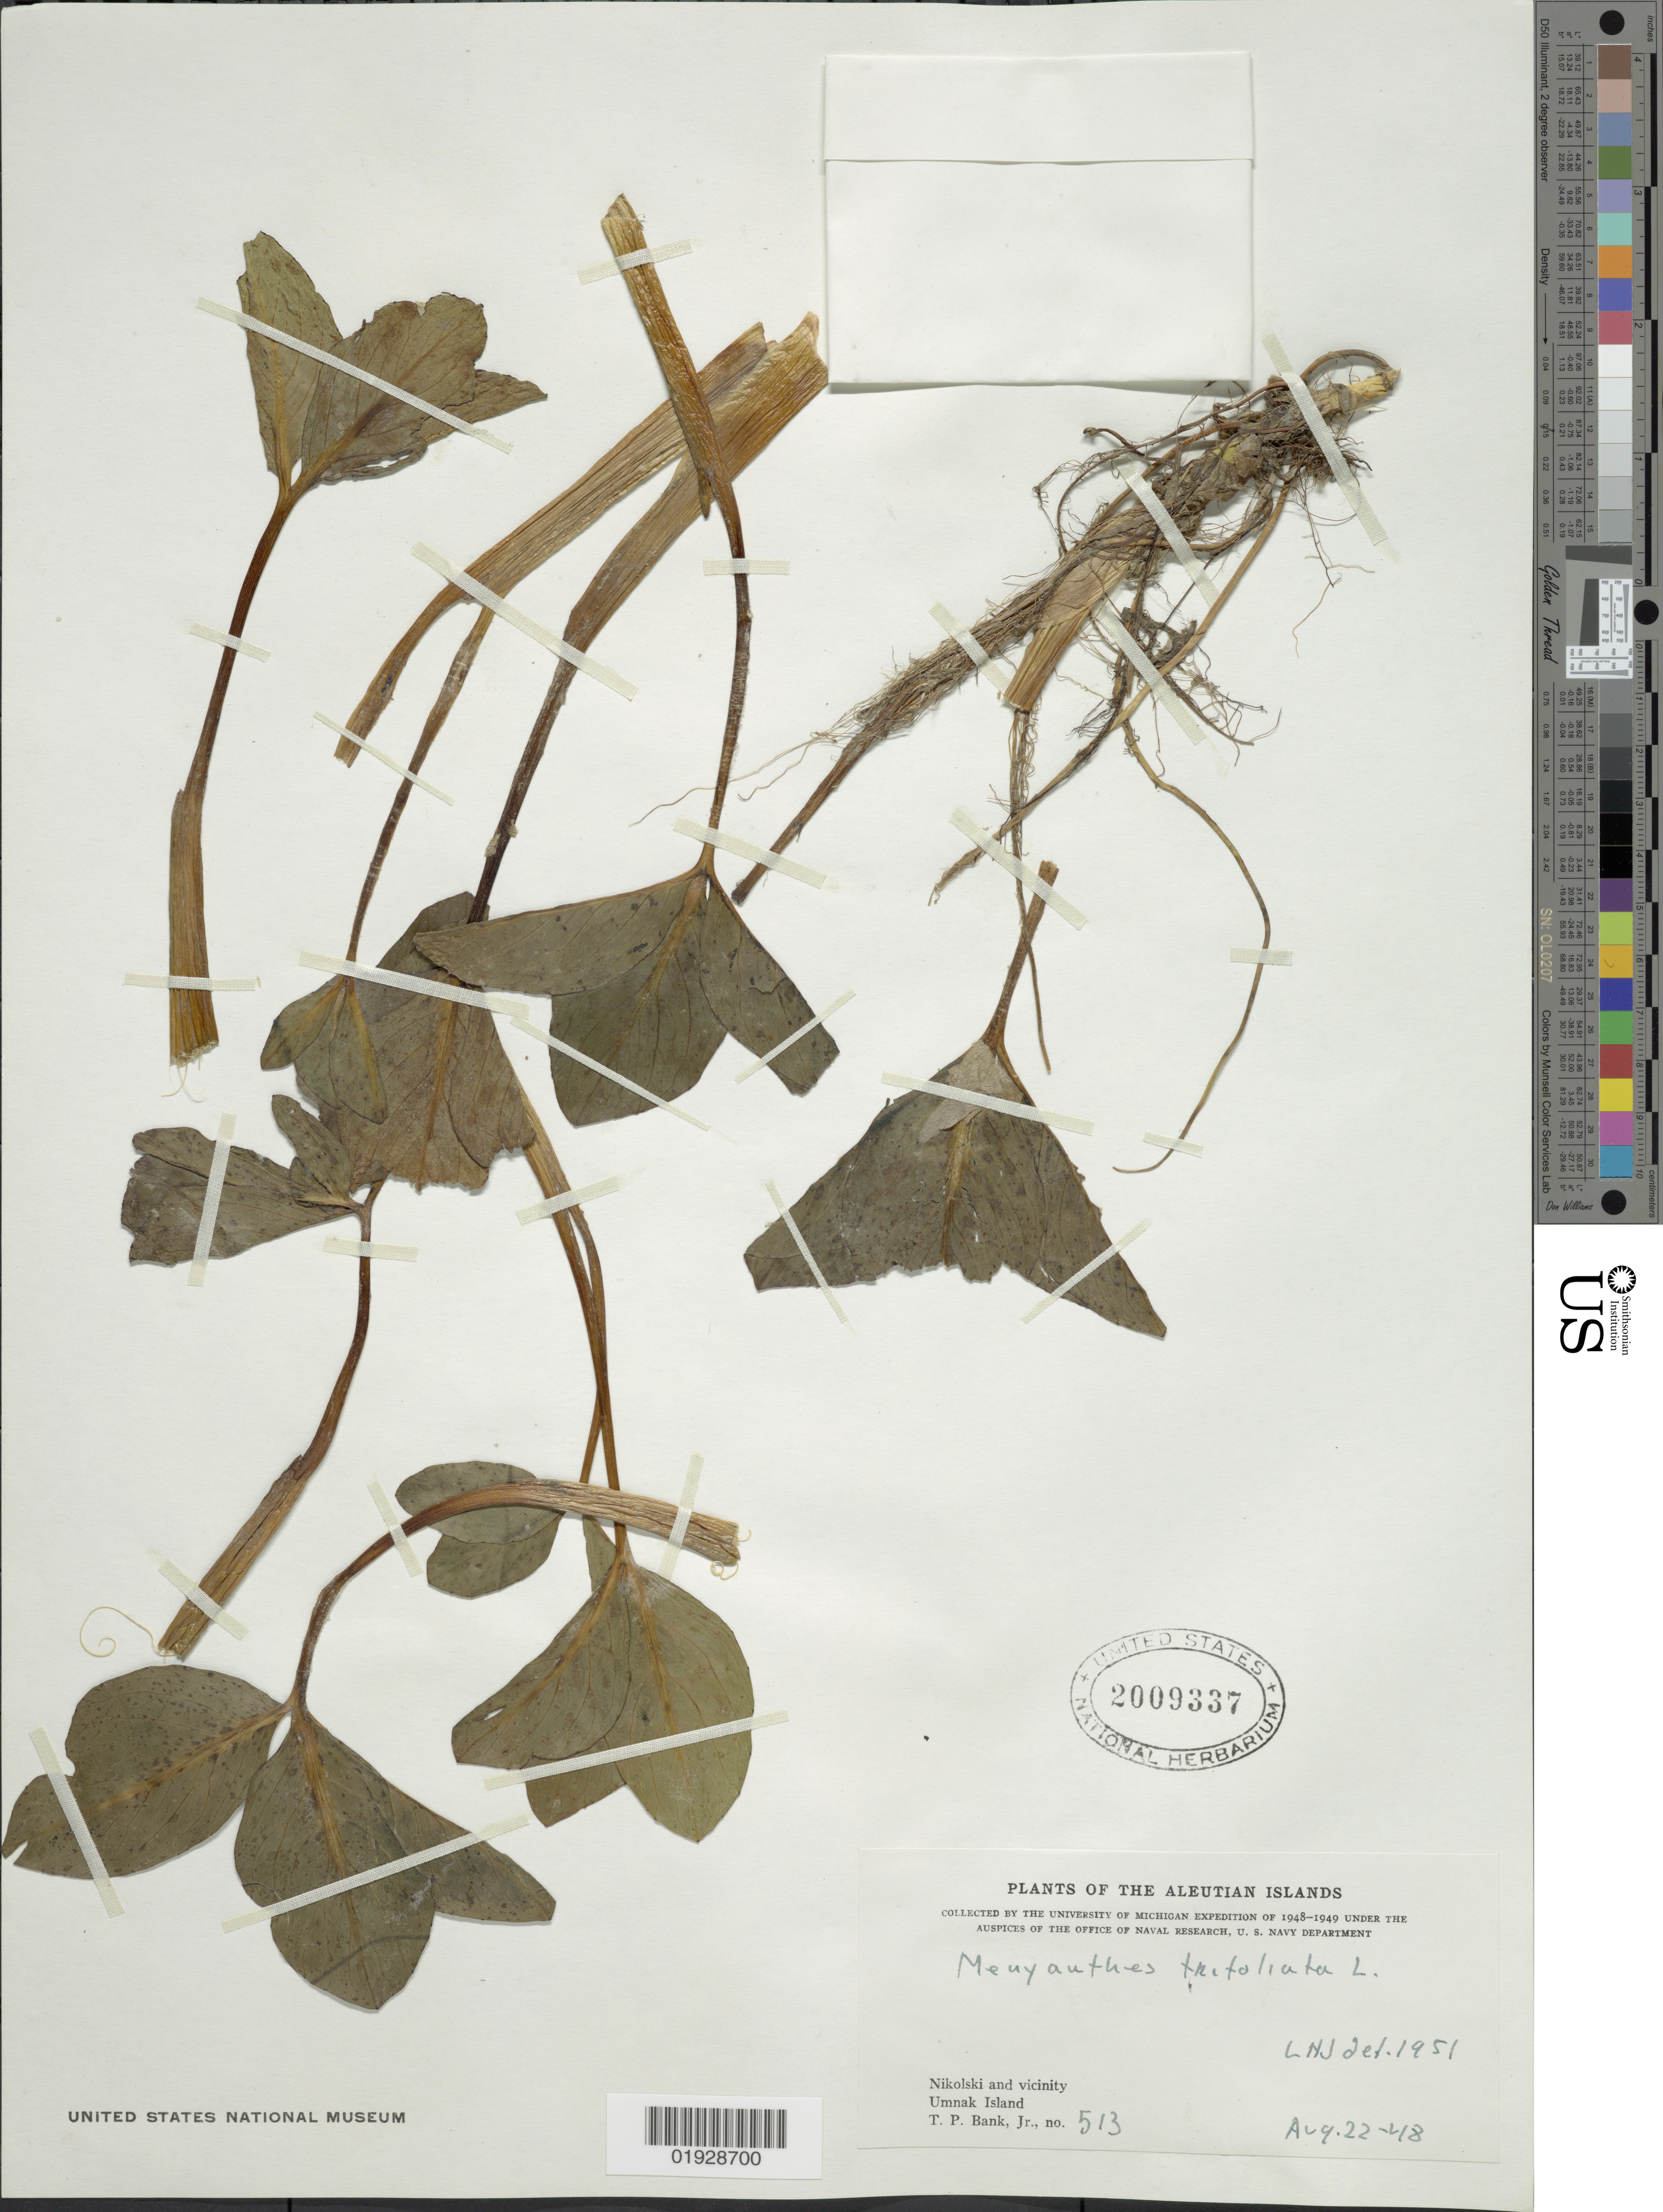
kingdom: Plantae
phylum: Tracheophyta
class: Magnoliopsida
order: Asterales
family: Menyanthaceae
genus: Menyanthes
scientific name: Menyanthes trifoliata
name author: L.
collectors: T. Bank Jr.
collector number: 513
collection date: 1948-08-22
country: United States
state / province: Alaska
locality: Aleutian Islands. Nikolski and vicinity. Umnak Island.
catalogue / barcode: US 2009337